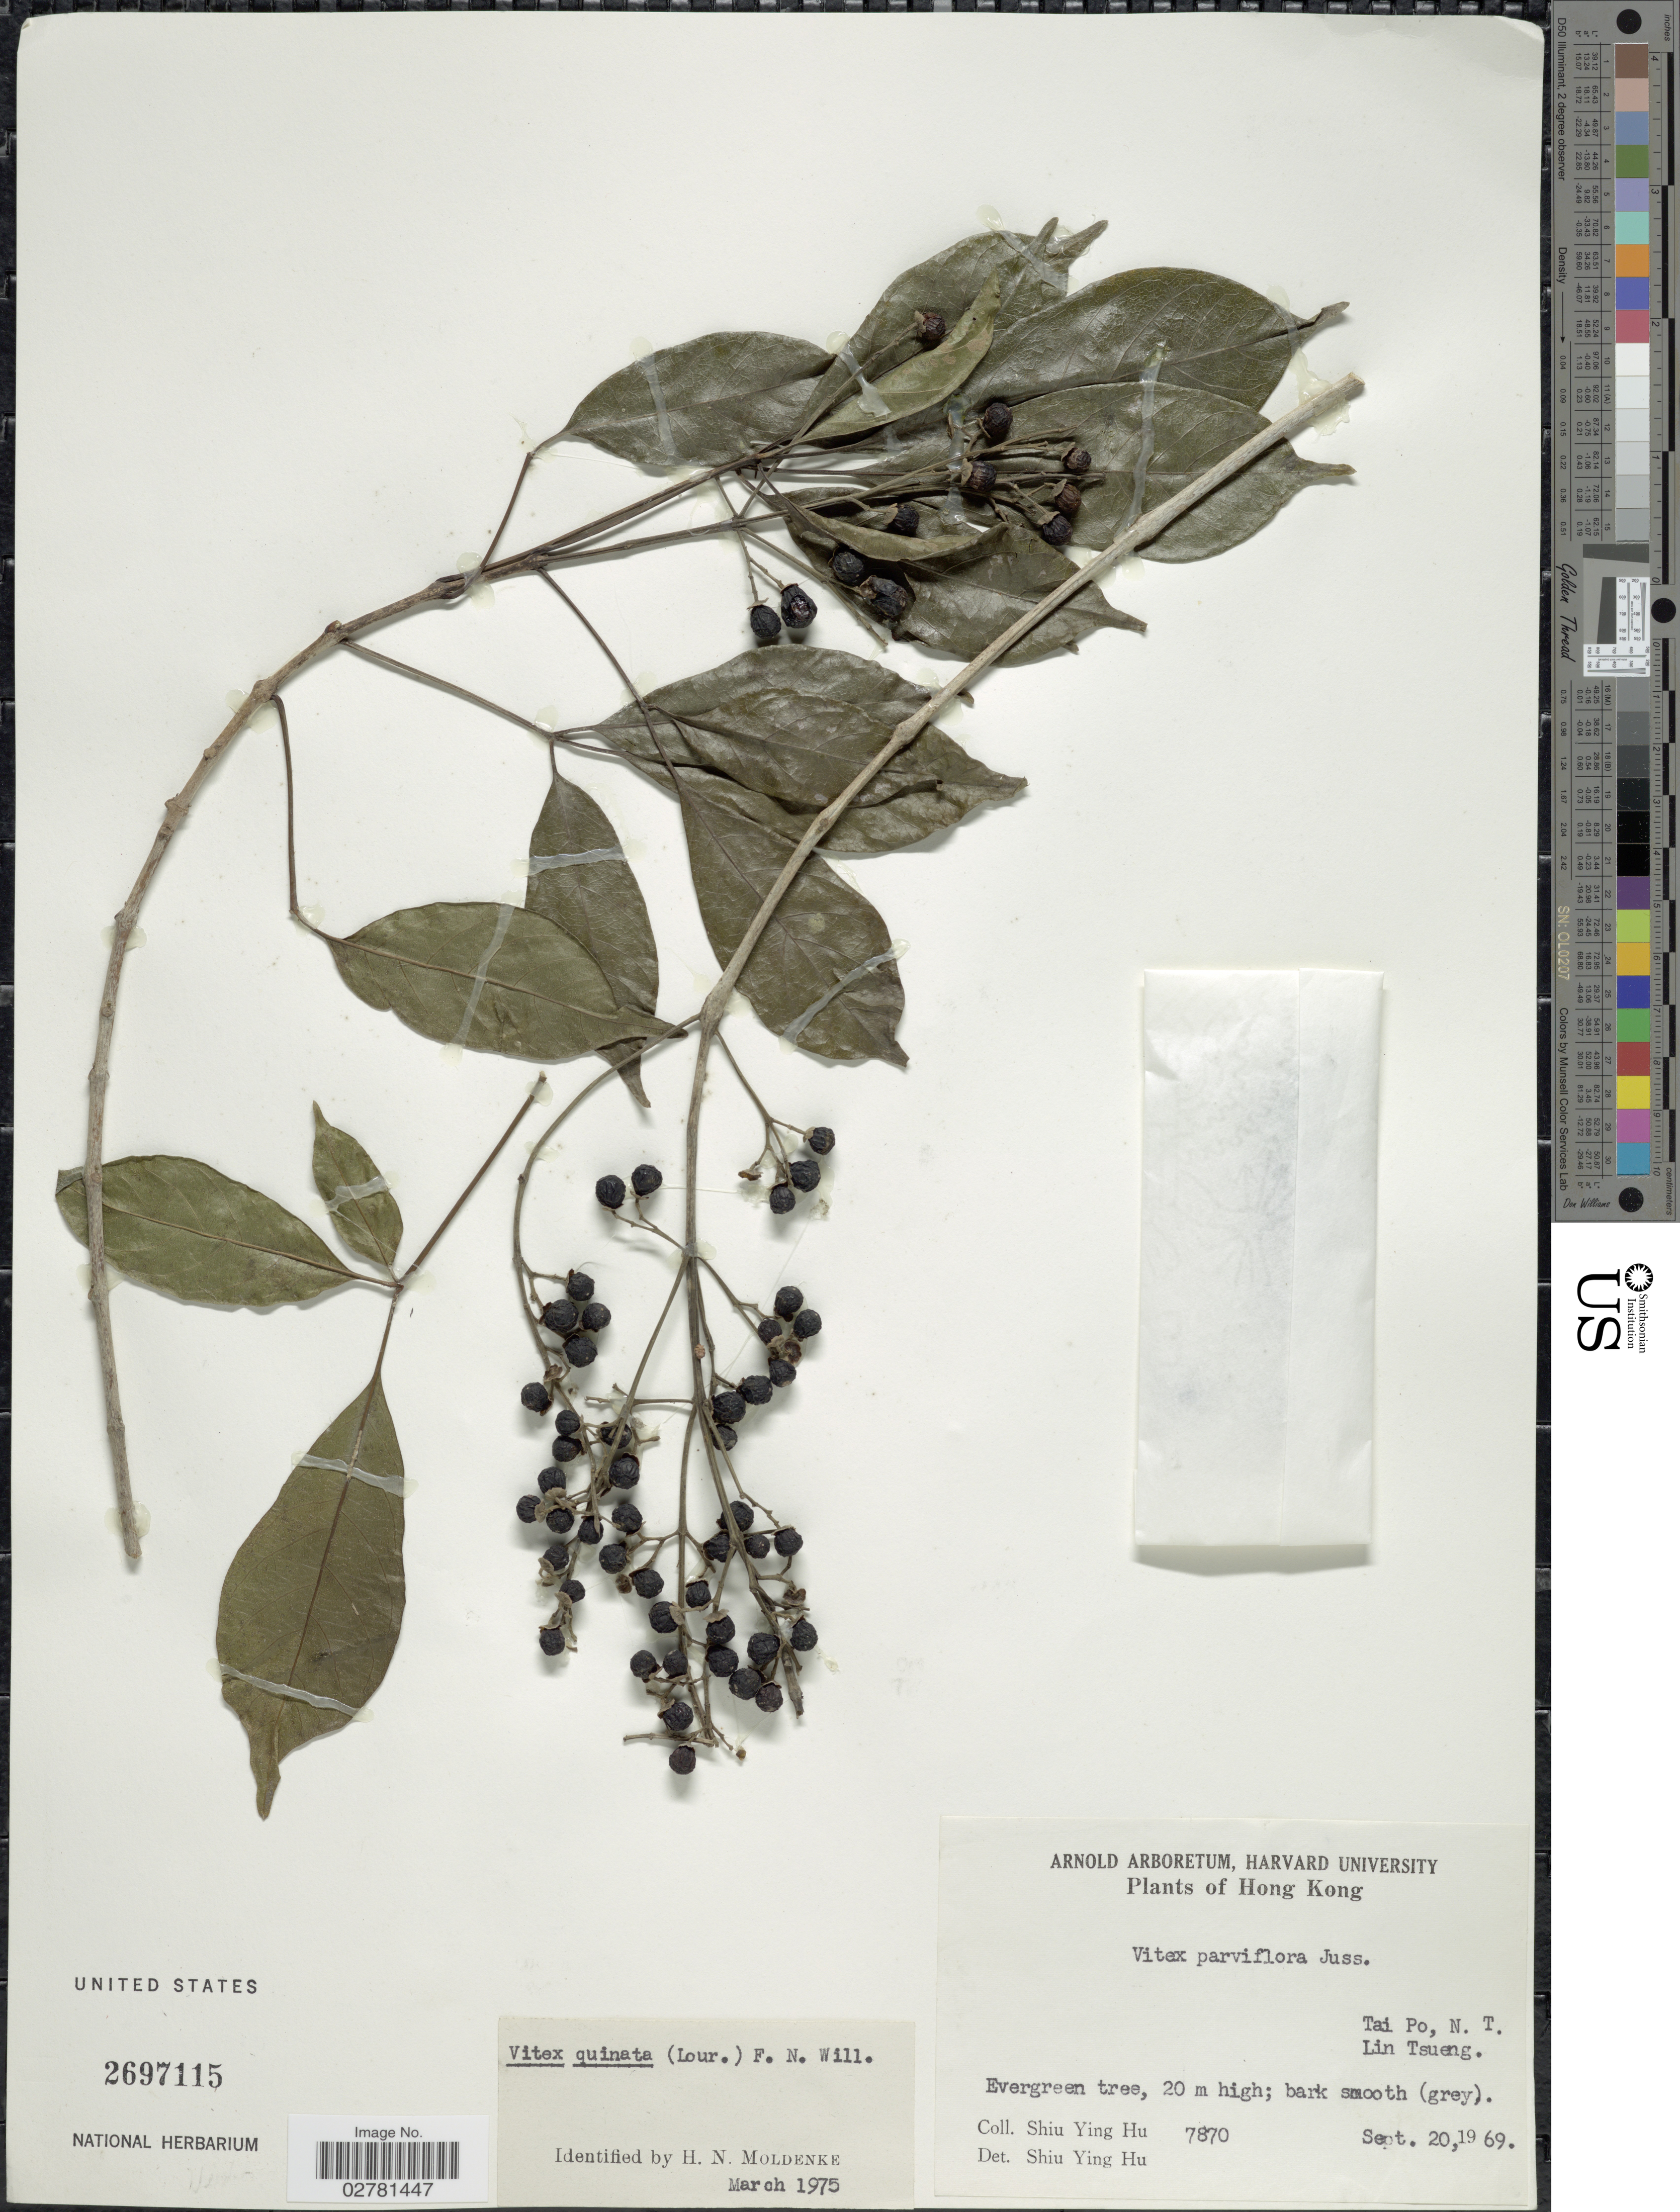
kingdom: Plantae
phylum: Tracheophyta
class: Magnoliopsida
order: Lamiales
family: Lamiaceae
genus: Vitex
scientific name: Vitex quinata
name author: (Lour.) F.N. Williams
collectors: S. Y. Hu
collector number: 7870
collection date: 1969-09-20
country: China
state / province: Hong Kong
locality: Tai Po, N.T. Lin Tsueng.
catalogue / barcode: US 2697115